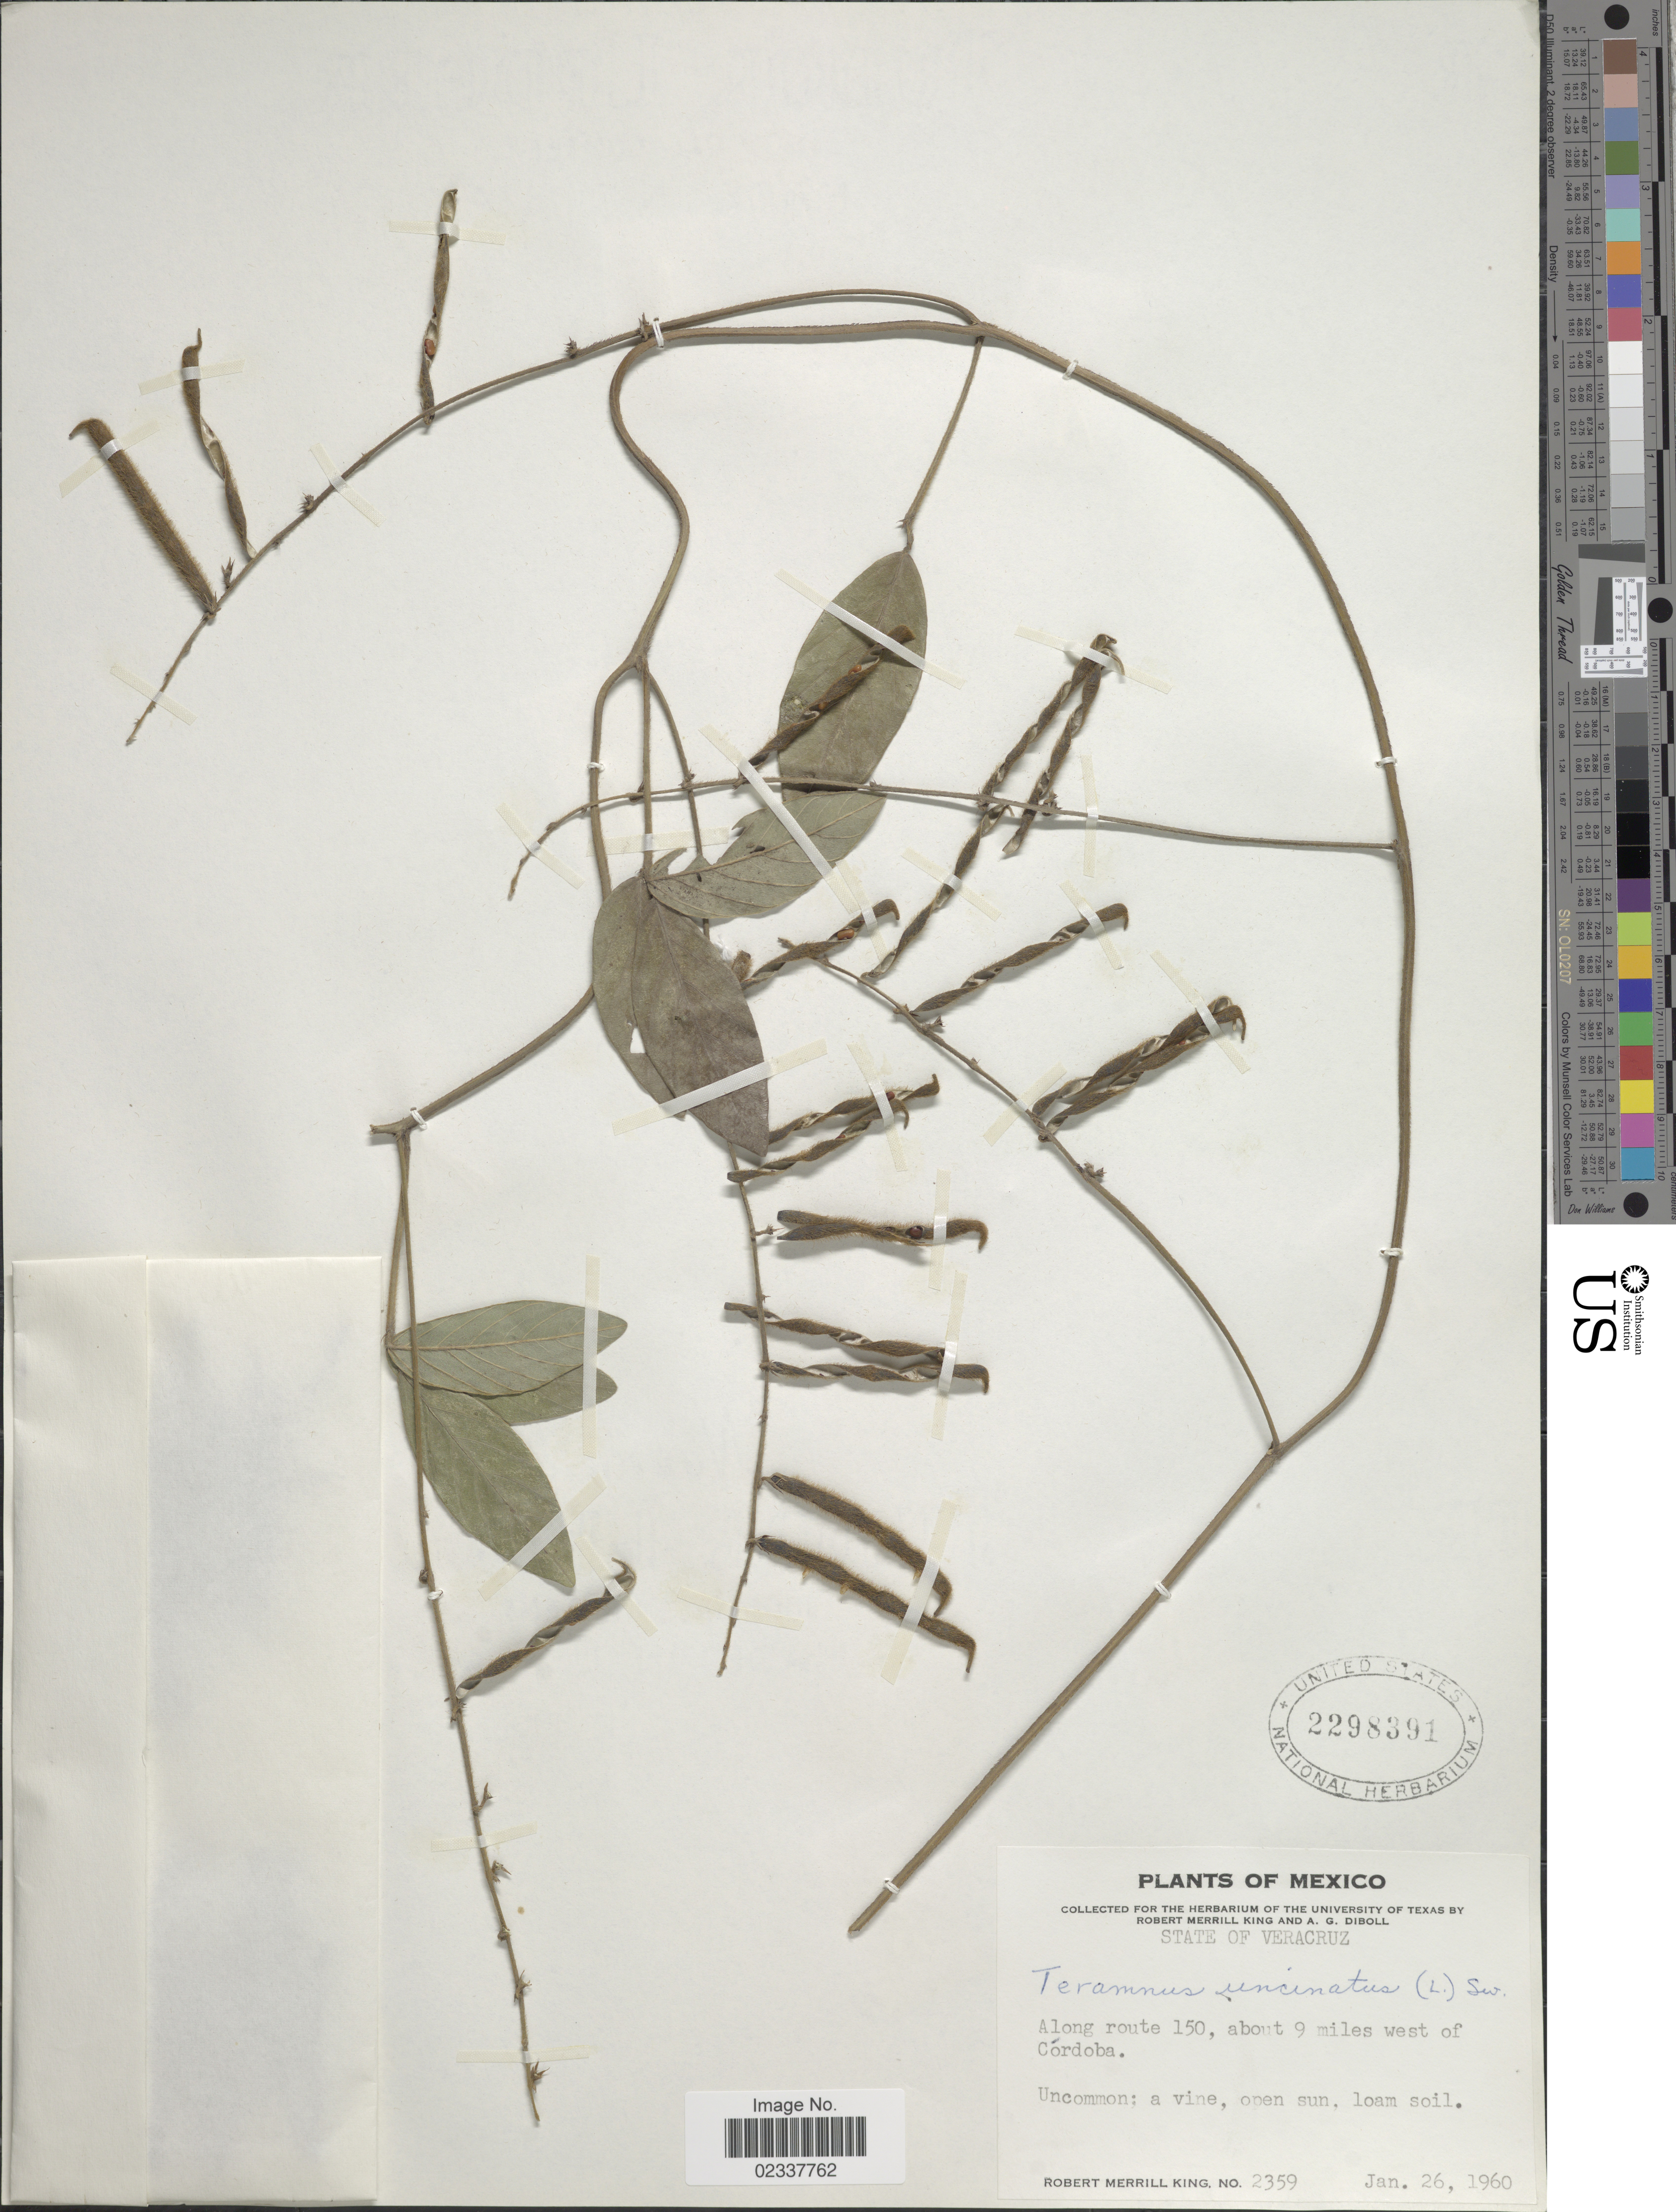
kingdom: Plantae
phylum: Tracheophyta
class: Magnoliopsida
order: Fabales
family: Fabaceae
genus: Teramnus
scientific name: Teramnus uncinatus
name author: (L.) Sw.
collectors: R. M. King & A. Diboll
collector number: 2359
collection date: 1960-01-26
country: Mexico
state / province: Veracruz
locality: State of Veracruz, along route 150, about 9 miles west of Cordoba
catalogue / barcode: US 2298391